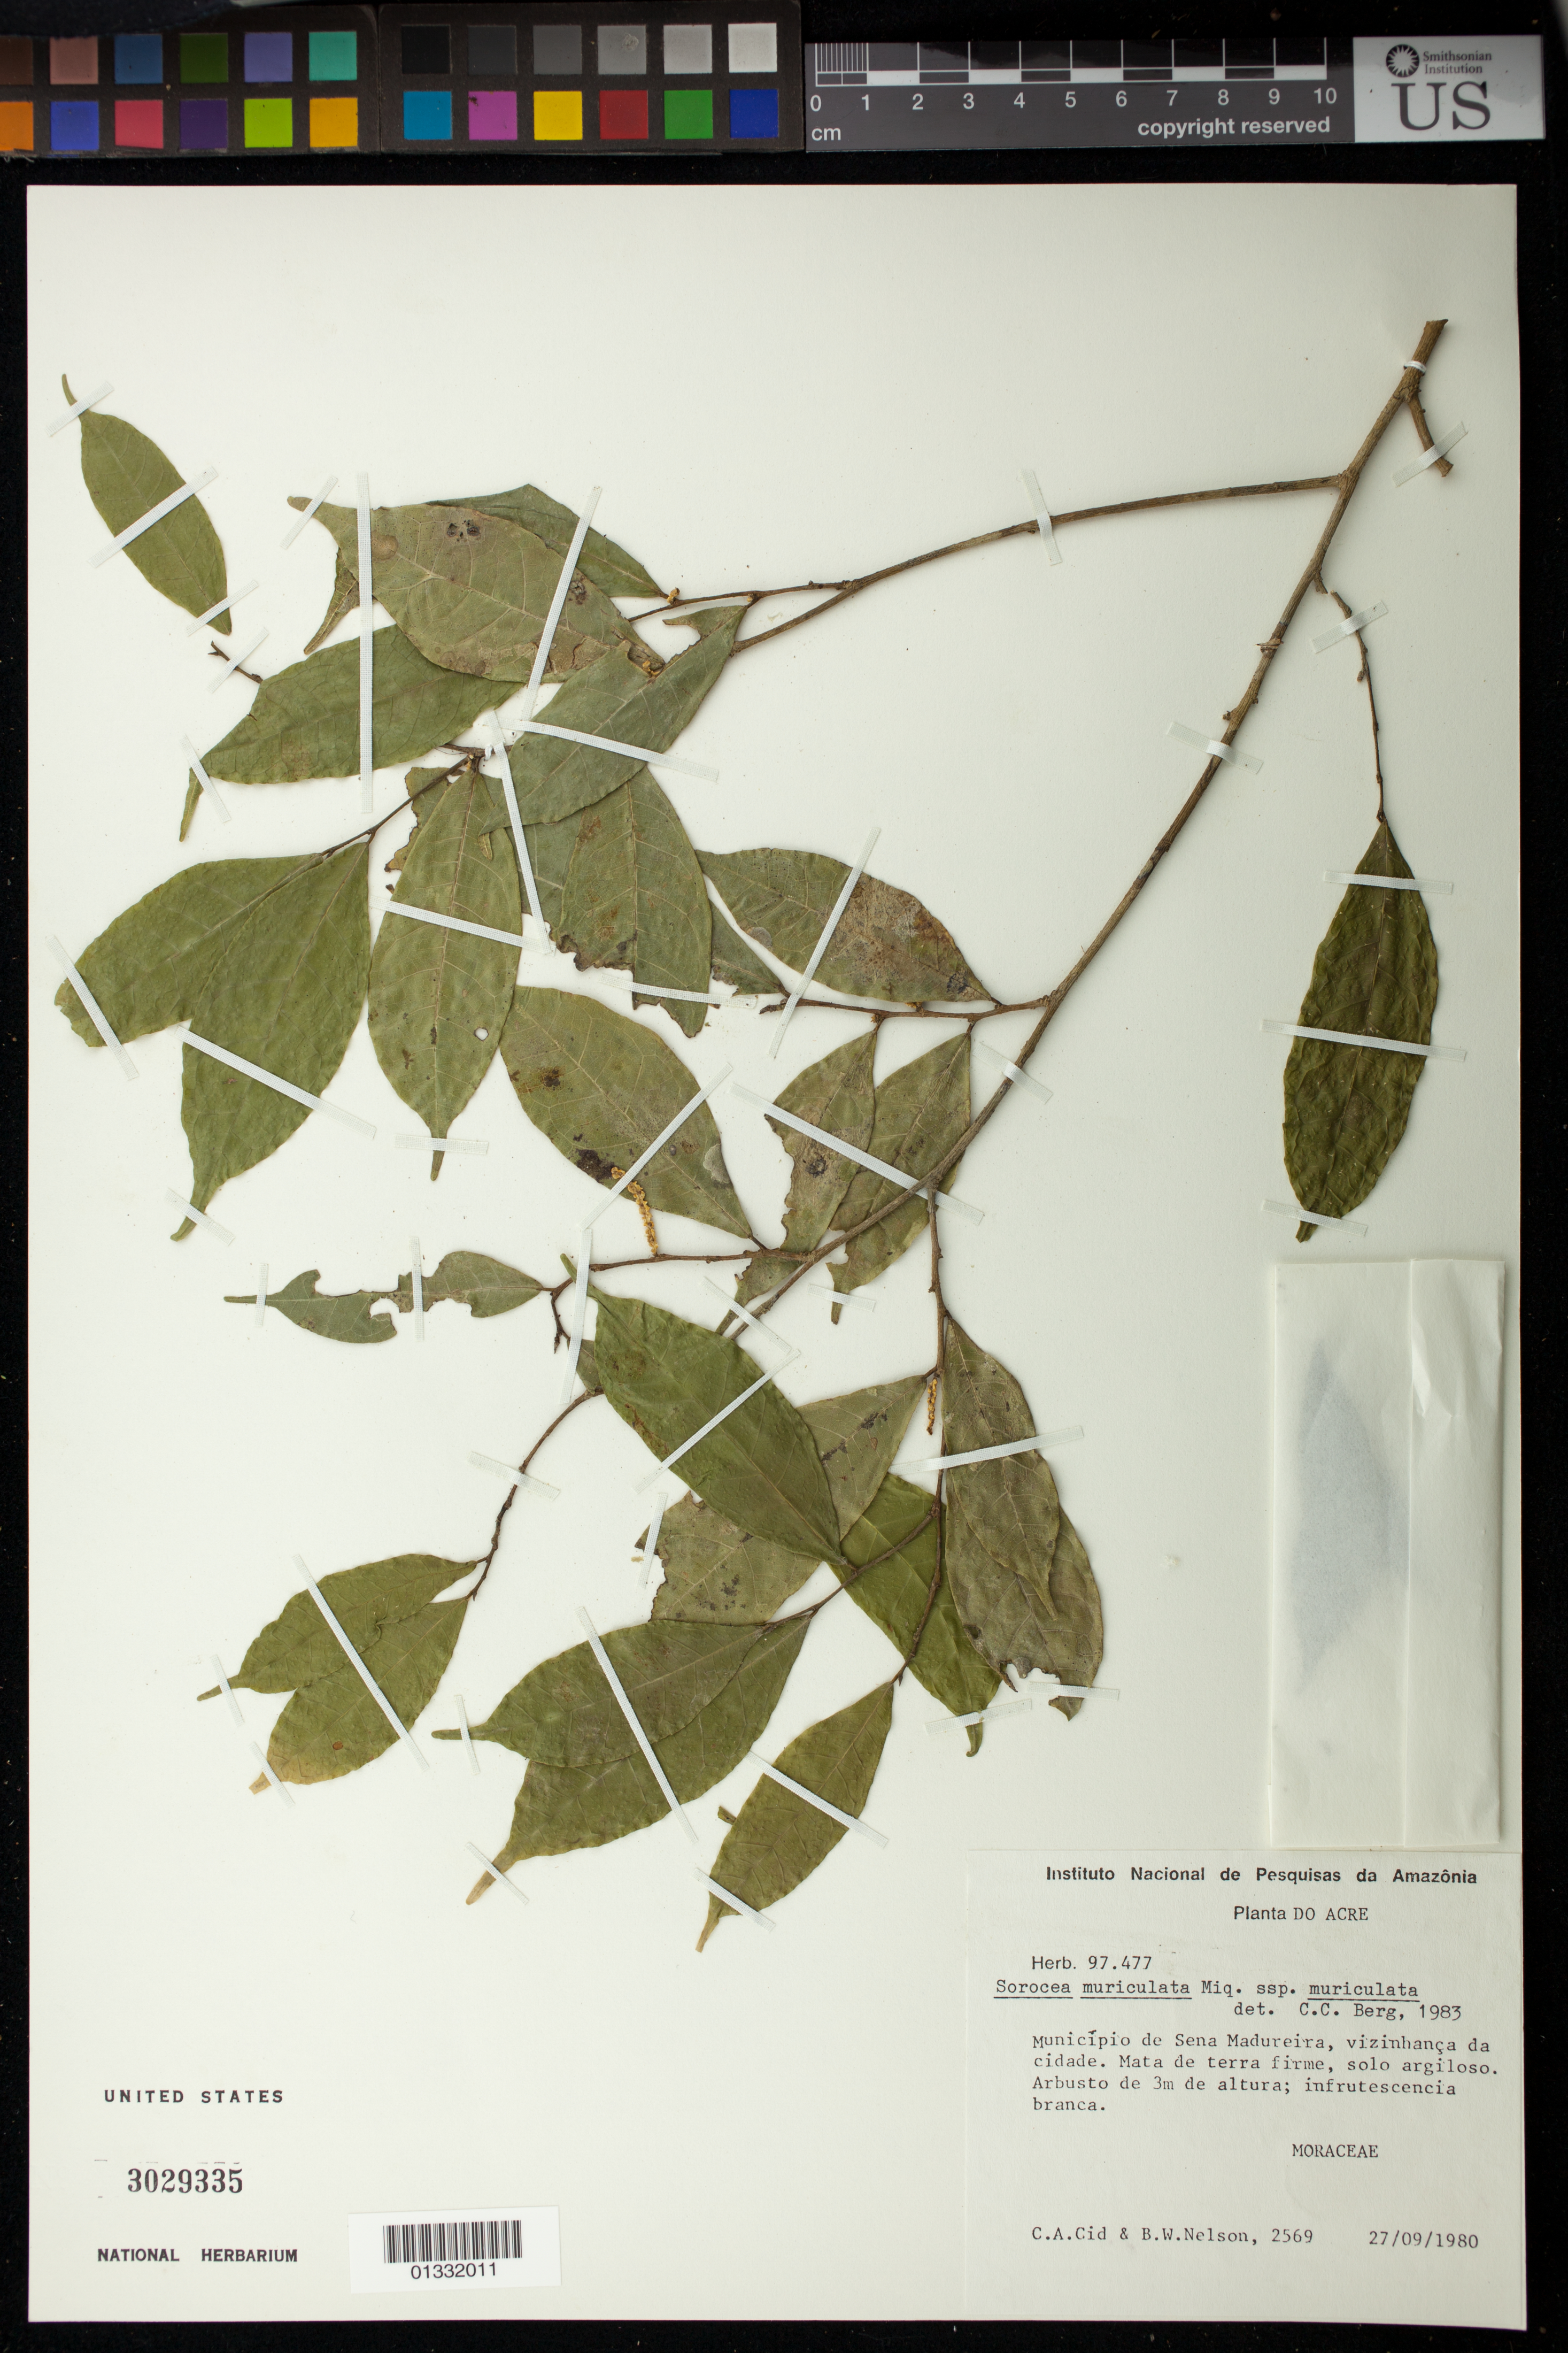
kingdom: Plantae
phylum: Tracheophyta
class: Magnoliopsida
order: Rosales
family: Moraceae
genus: Sorocea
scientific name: Sorocea muriculata subsp. muriculata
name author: Miq.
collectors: C. A. Cid Ferreira & B. W. Nelson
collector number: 2569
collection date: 1980-09-27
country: Brazil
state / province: Acre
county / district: Sena Madureira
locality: vizinhança da cidade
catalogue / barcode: US 3029335